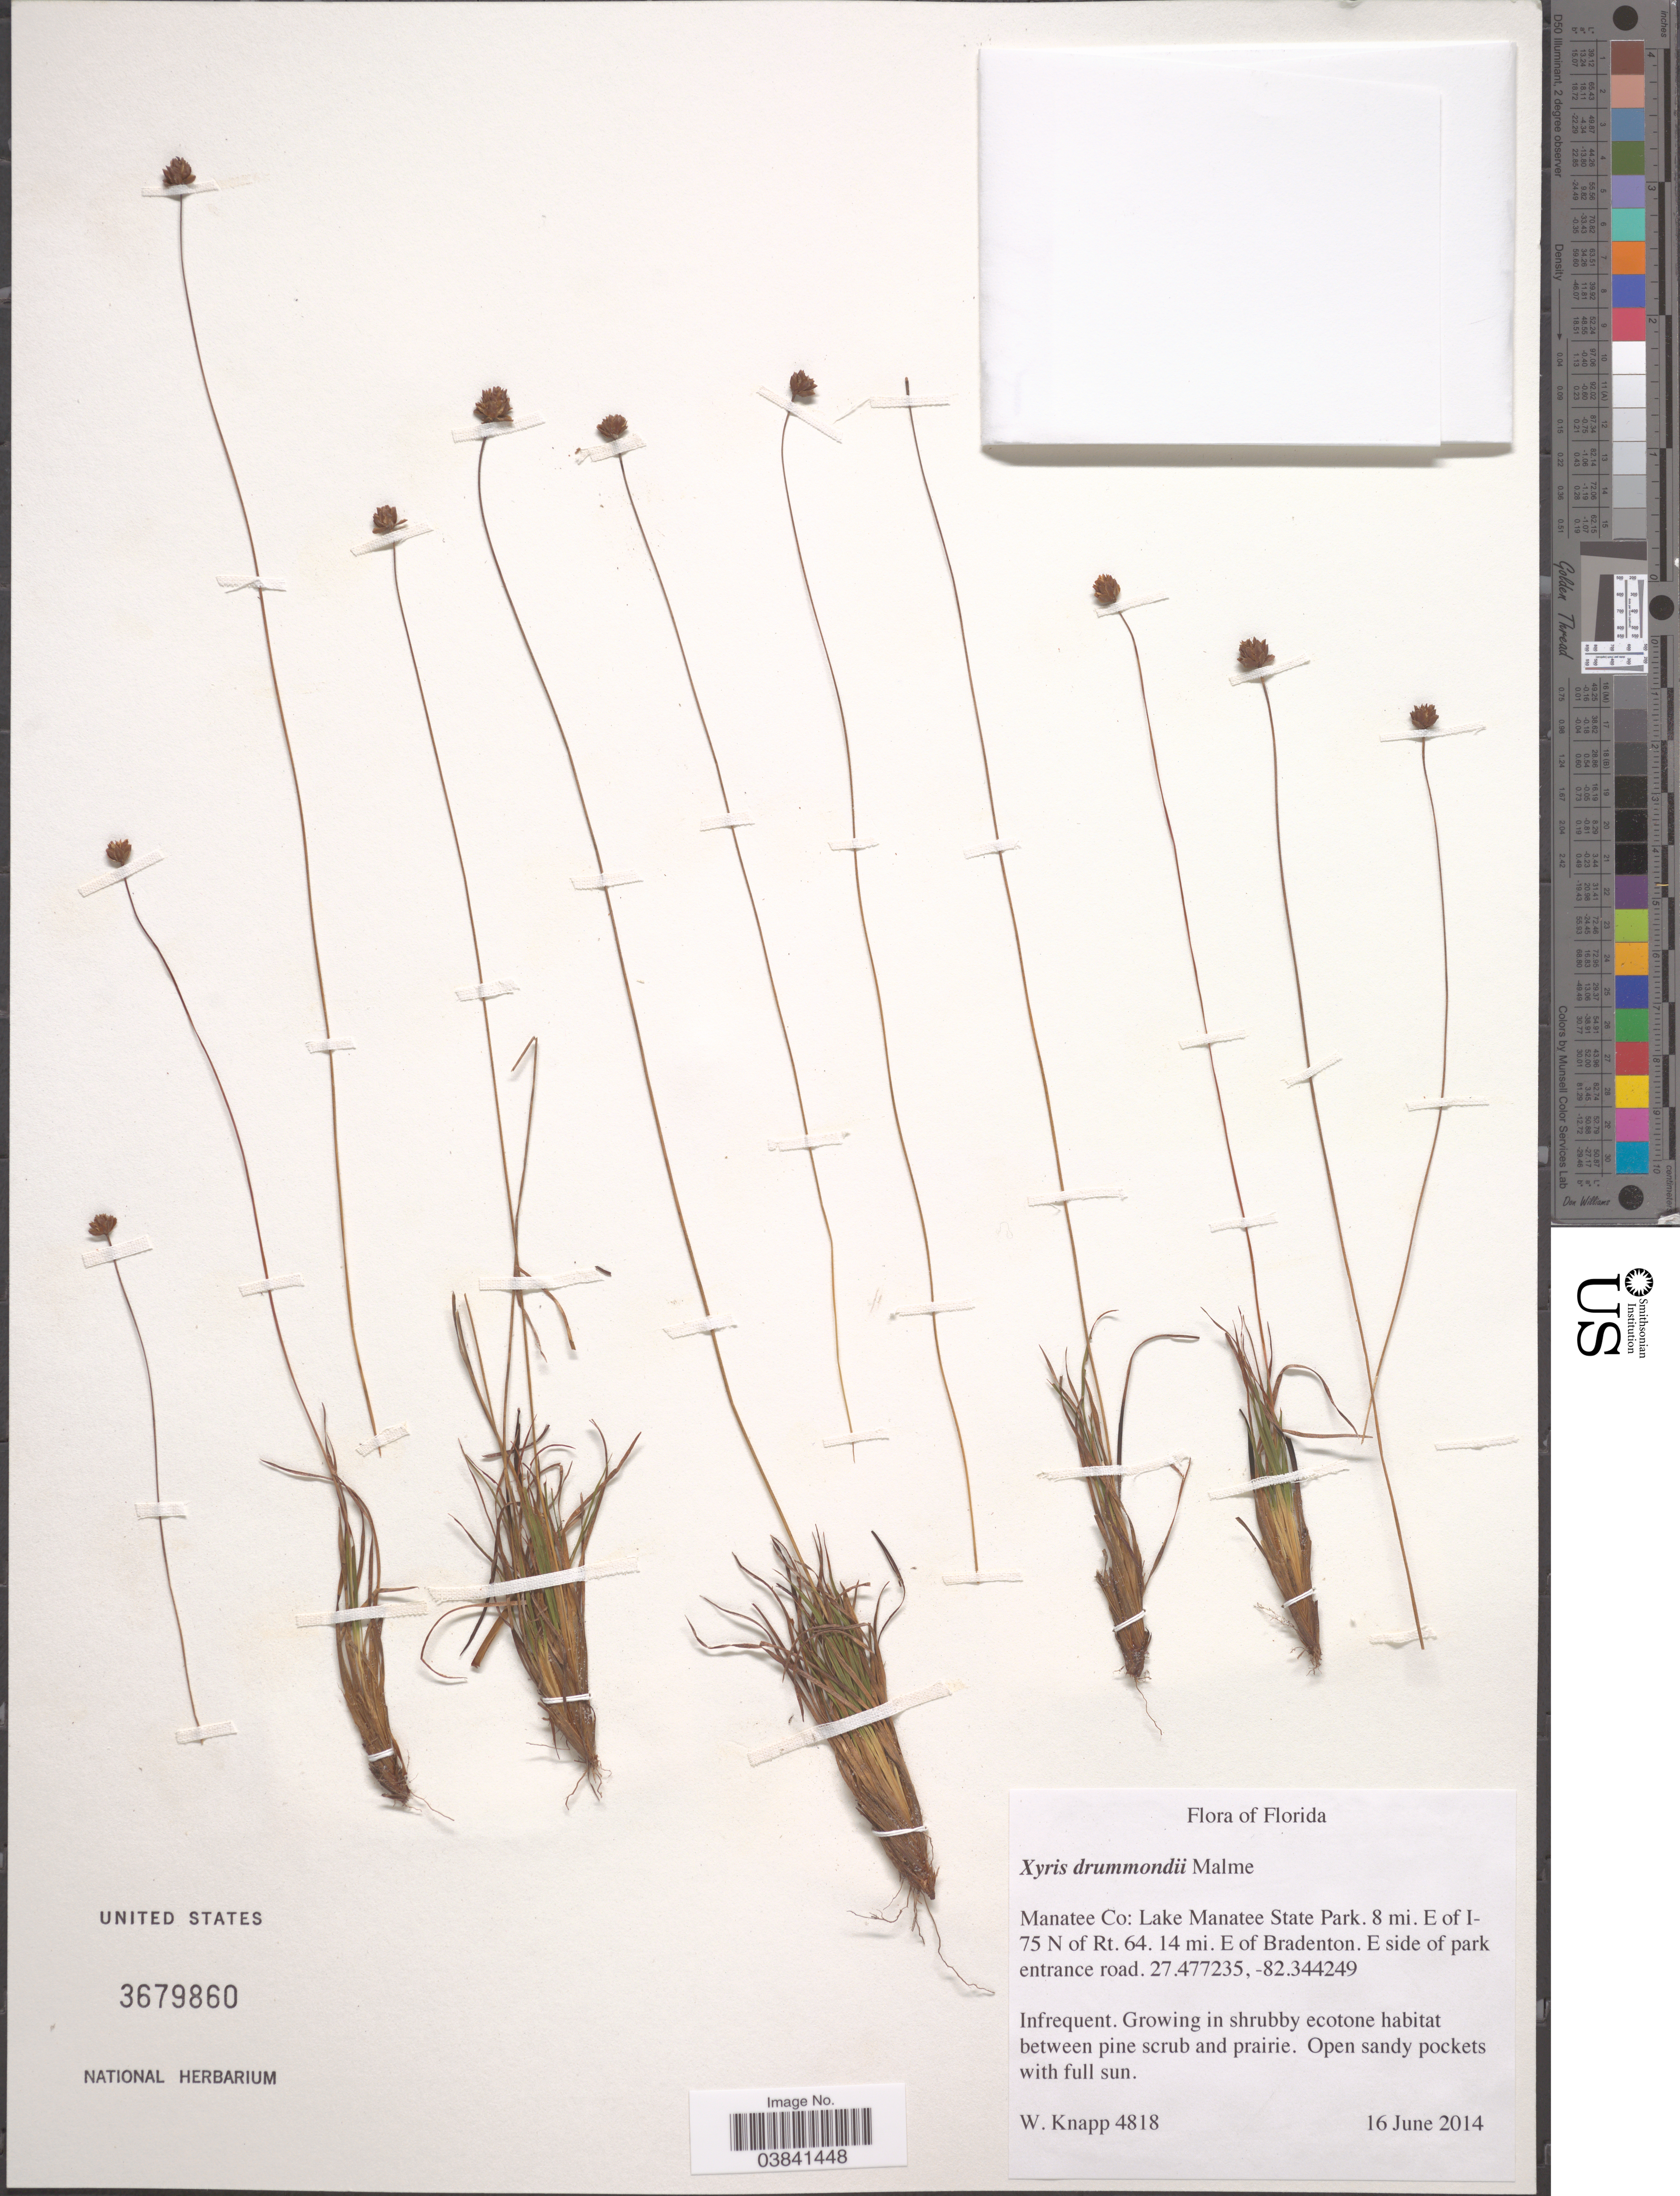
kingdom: Plantae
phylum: Tracheophyta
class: Liliopsida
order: Poales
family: Xyridaceae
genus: Xyris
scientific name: Xyris drummondii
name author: Malme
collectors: W. Knapp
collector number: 4818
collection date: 2014-06-16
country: United States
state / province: Florida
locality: Manatee Co: Lake Manatee State Park. 8 mi. E of I75 N of Rt. 64. 14 mi. E of Bradenton. E side of park entrance road. 27.477235, -82.344249.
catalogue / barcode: US 3679860